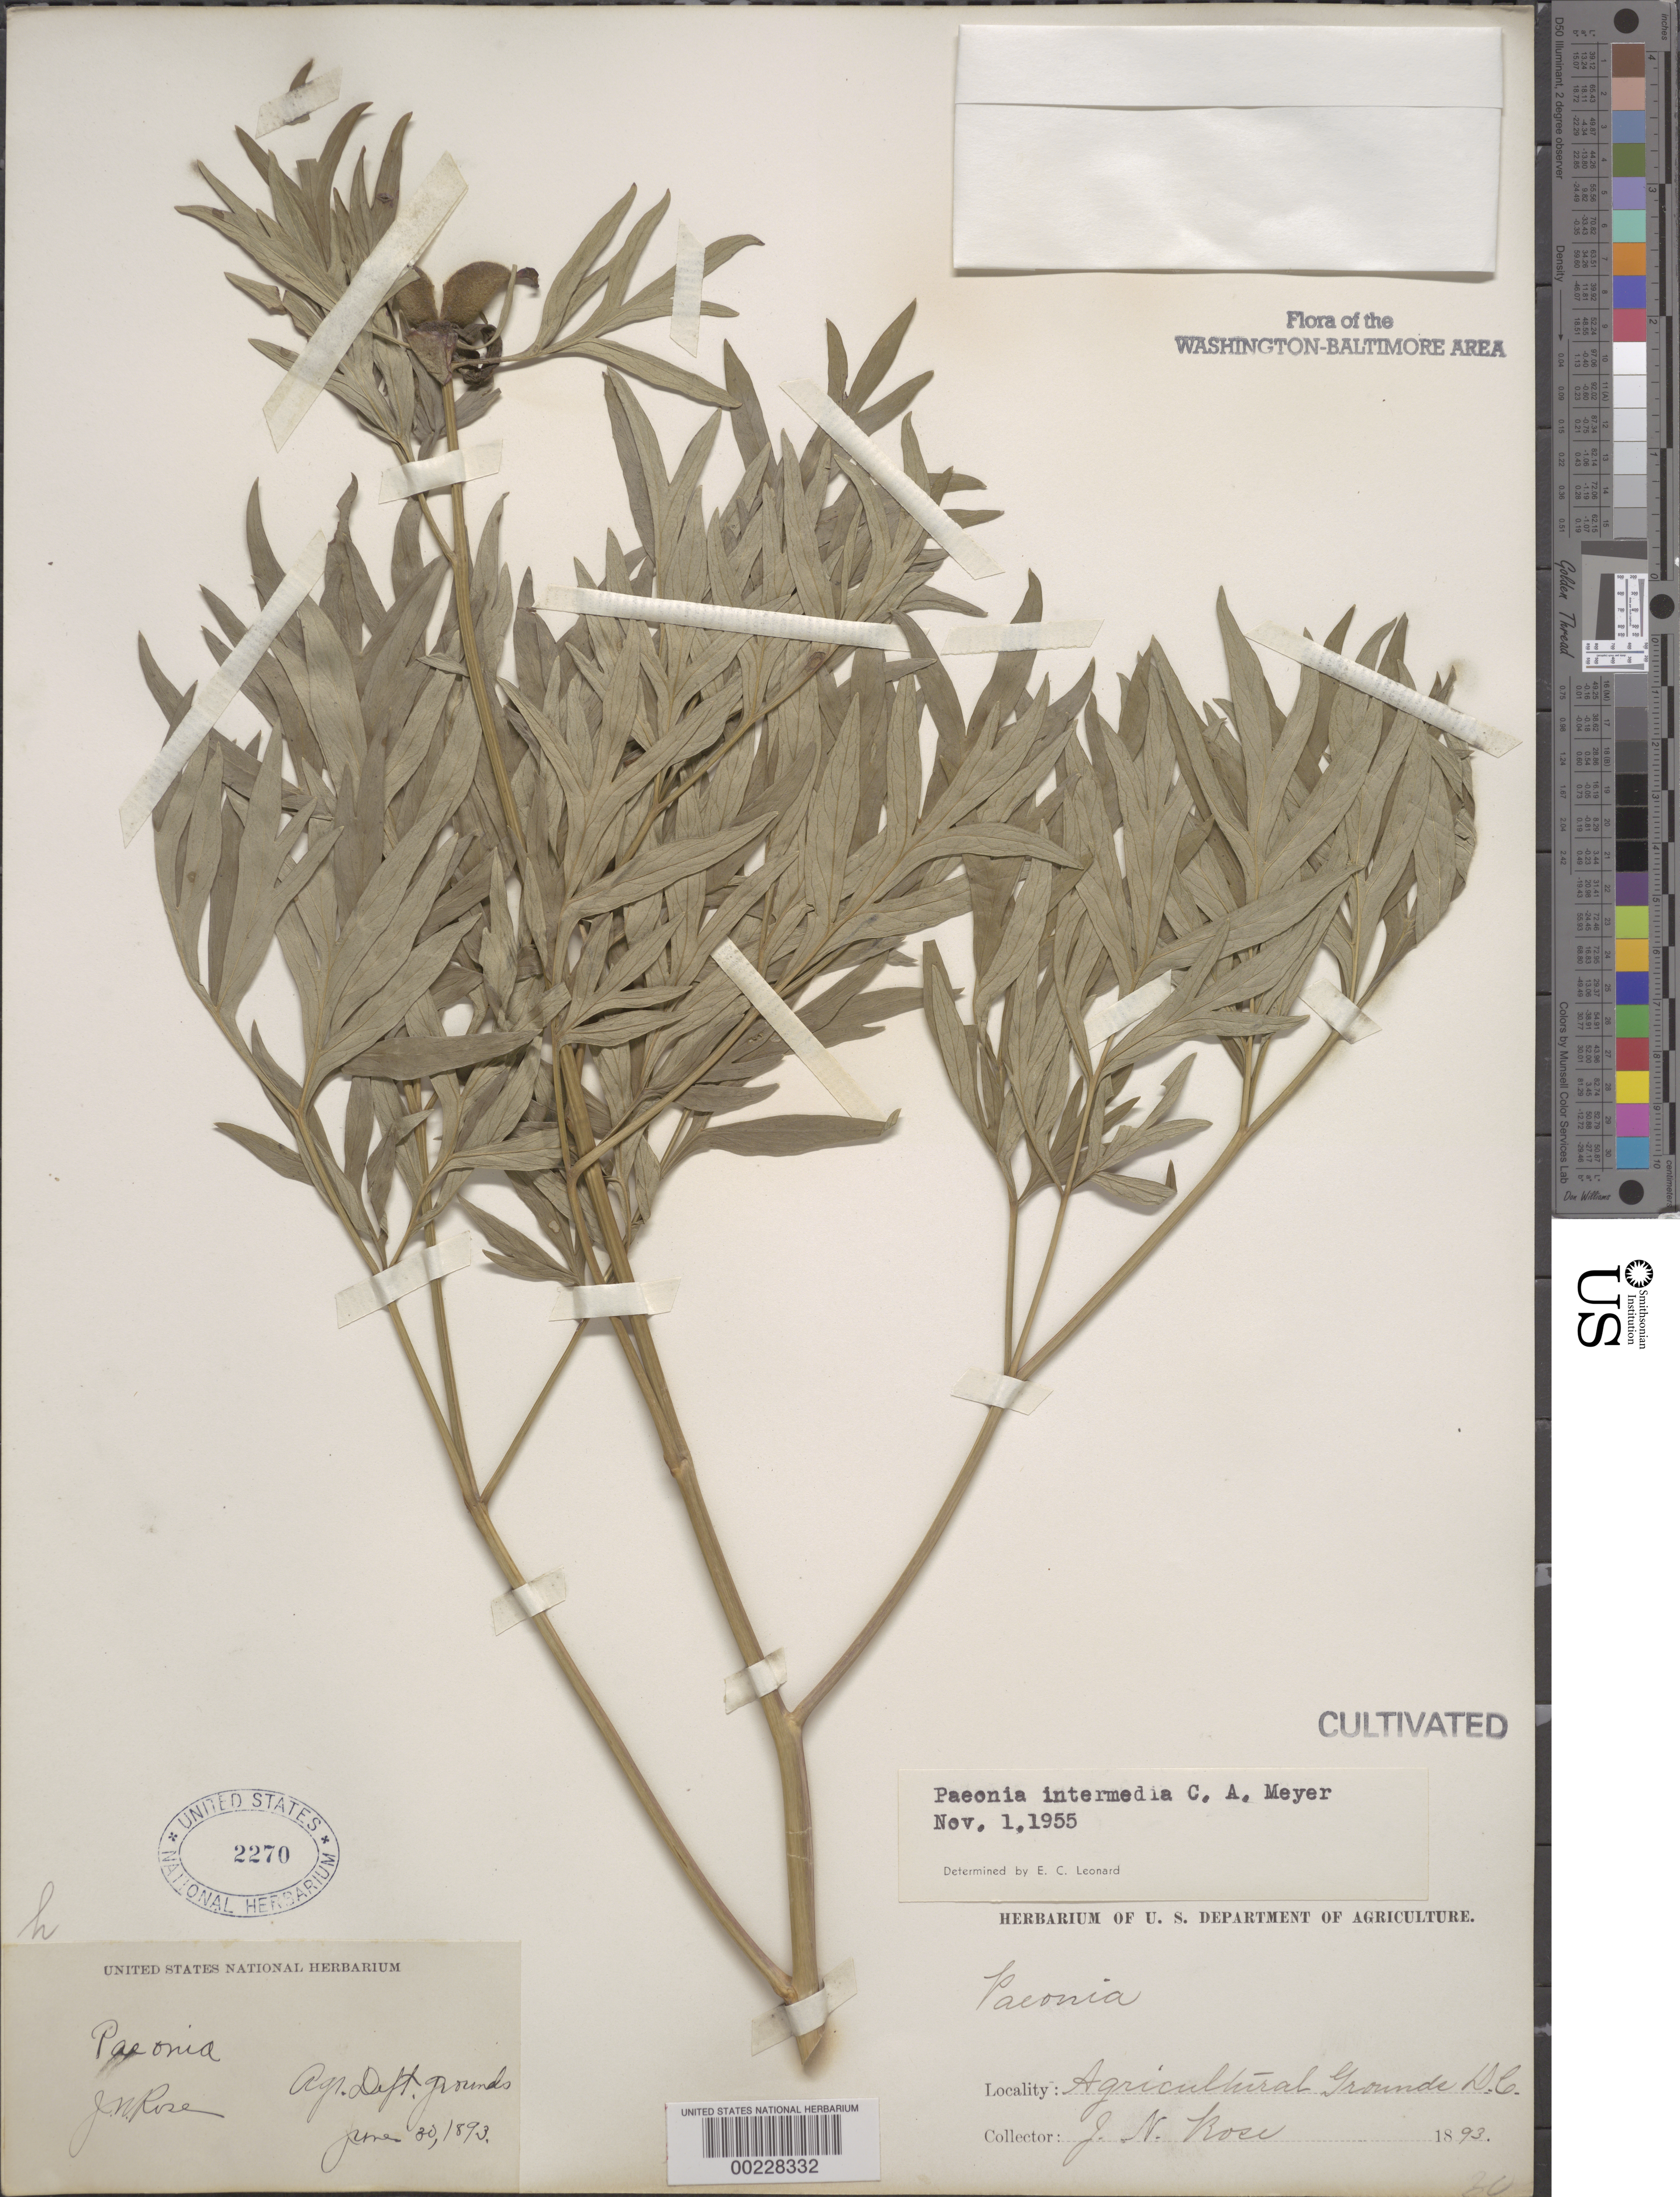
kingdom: Plantae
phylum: Tracheophyta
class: Magnoliopsida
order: Saxifragales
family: Paeoniaceae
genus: Paeonia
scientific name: Paeonia intermedia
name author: C.A. Mey.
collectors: J. N. Rose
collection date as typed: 1893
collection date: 1893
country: United States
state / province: District of Columbia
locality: Agricultural grounds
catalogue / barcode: US 2270